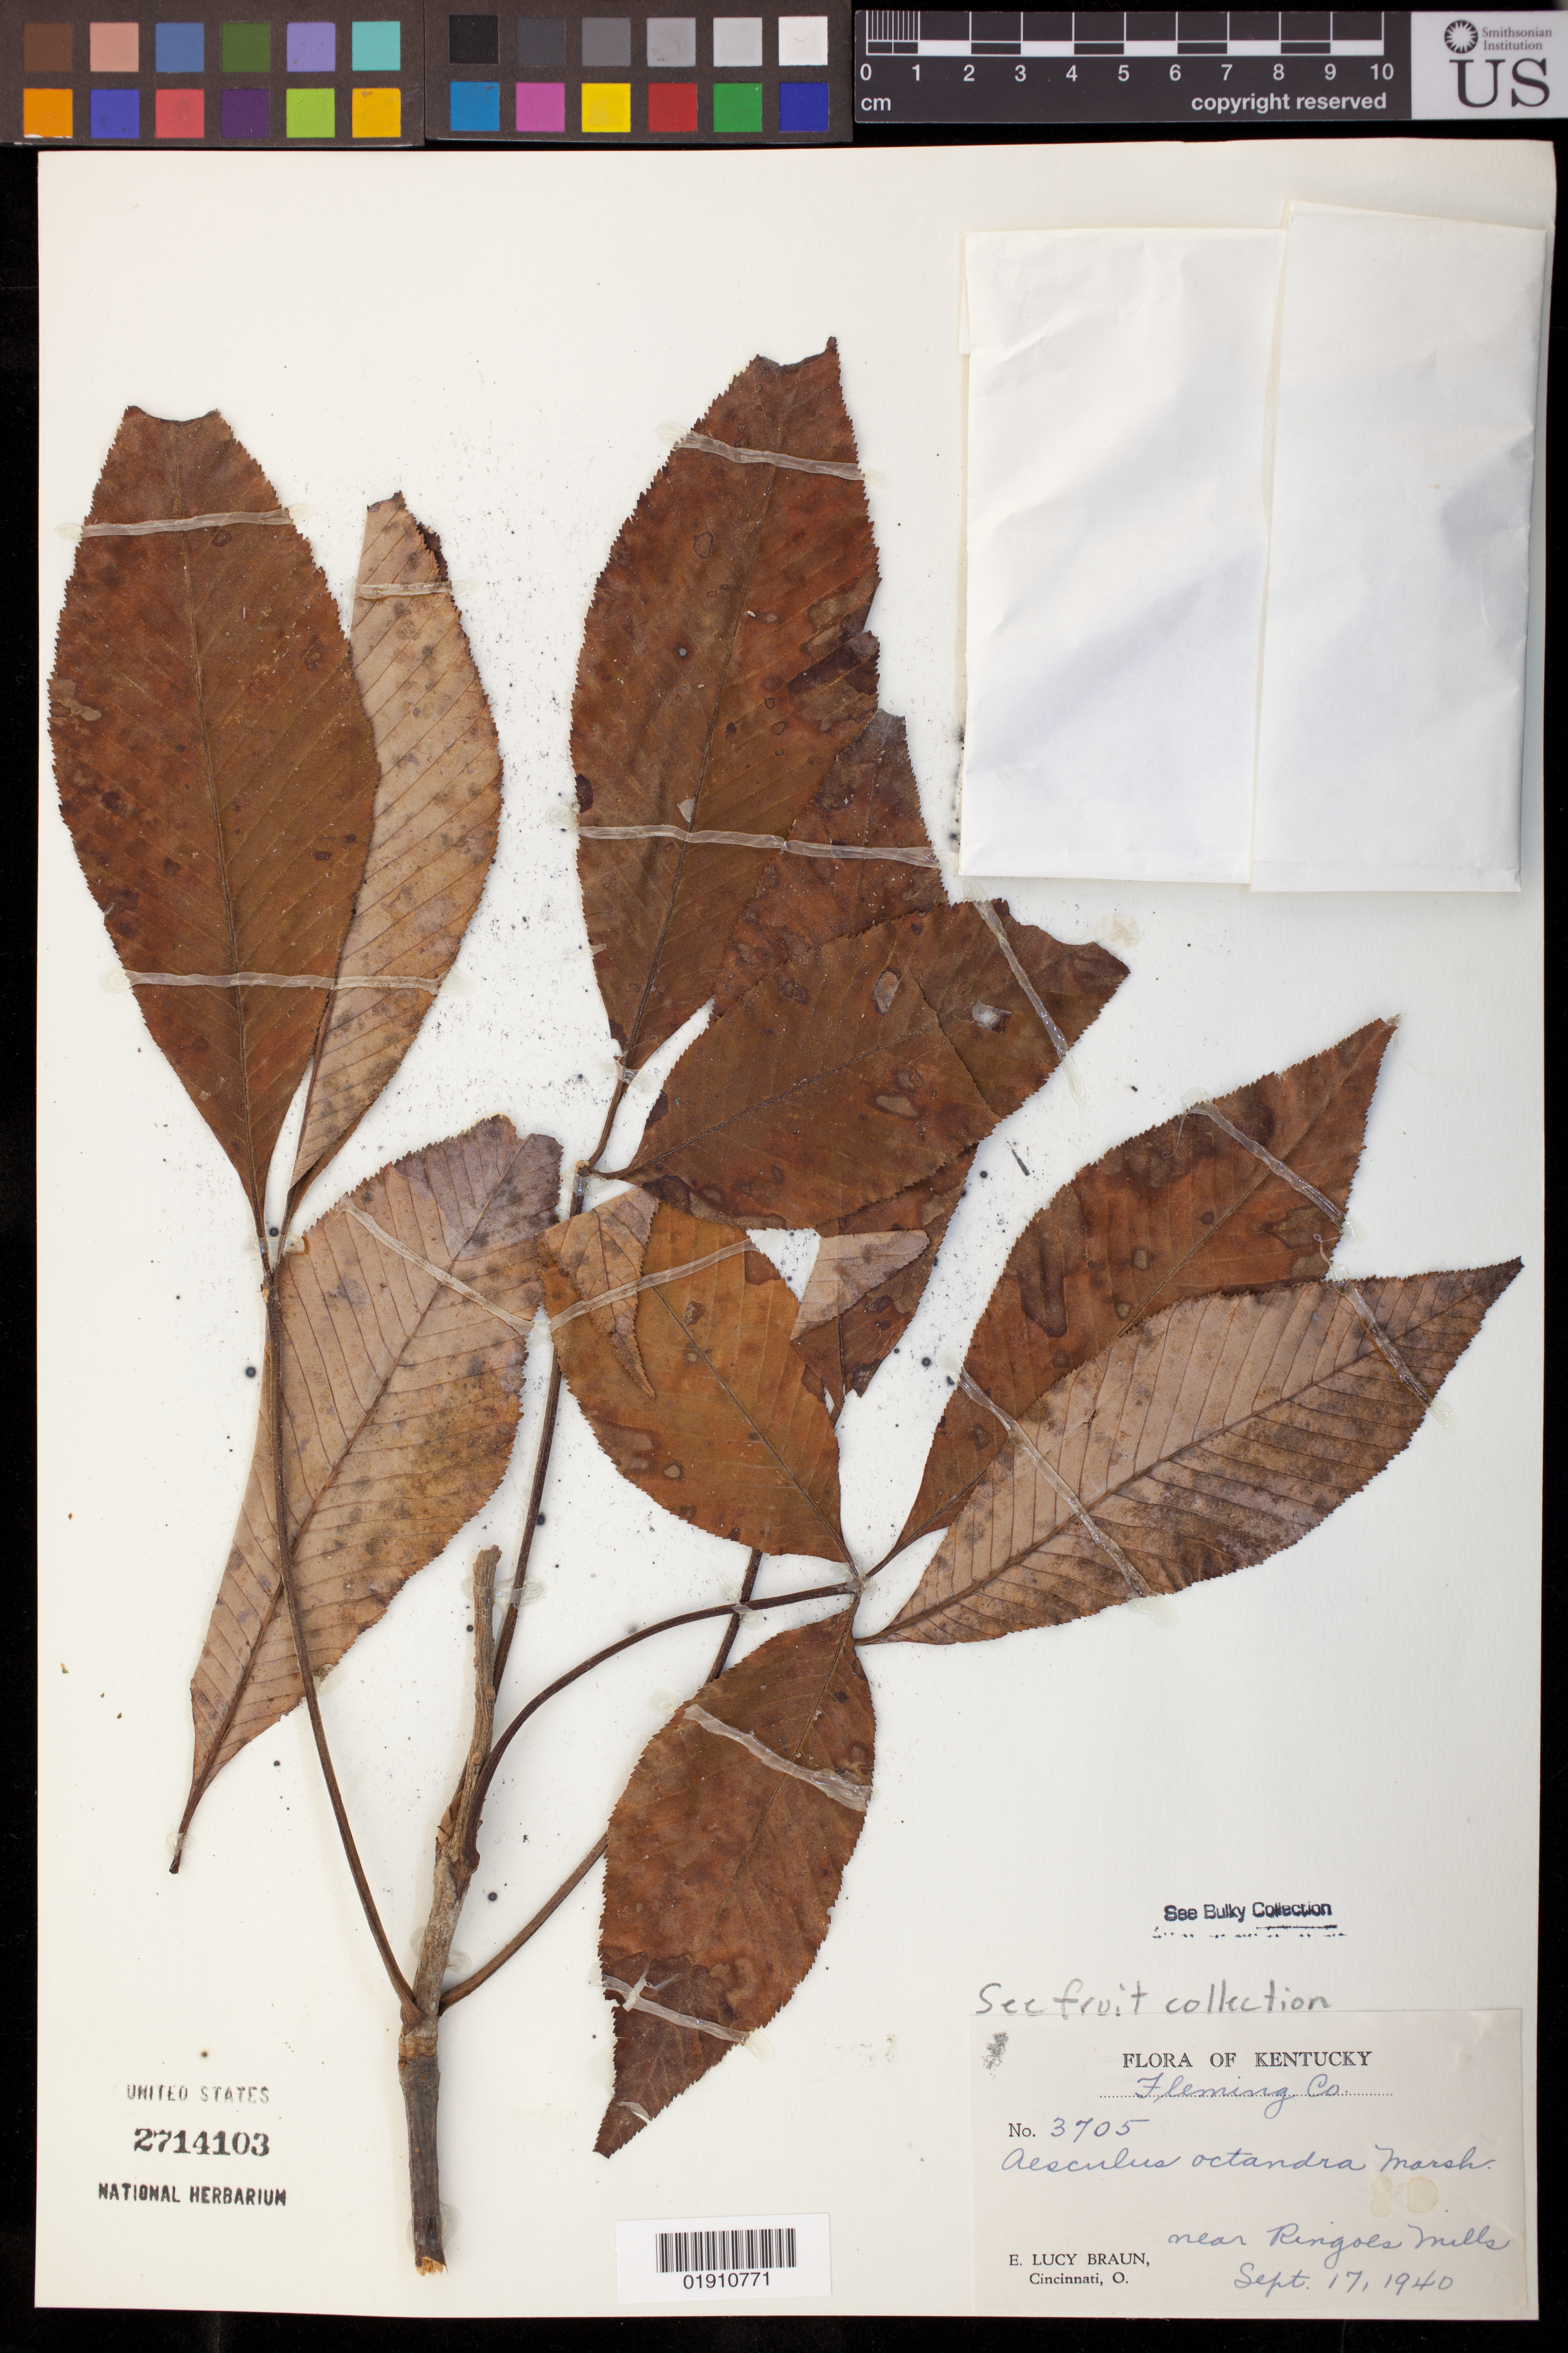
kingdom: Plantae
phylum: Tracheophyta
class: Magnoliopsida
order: Sapindales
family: Sapindaceae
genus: Aesculus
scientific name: Aesculus octandra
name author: Marshall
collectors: E. L. Braun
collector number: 3705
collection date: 1940-09-17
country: United States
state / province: Kentucky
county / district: Fleming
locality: near Ringoes mills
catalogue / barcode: US 2714103